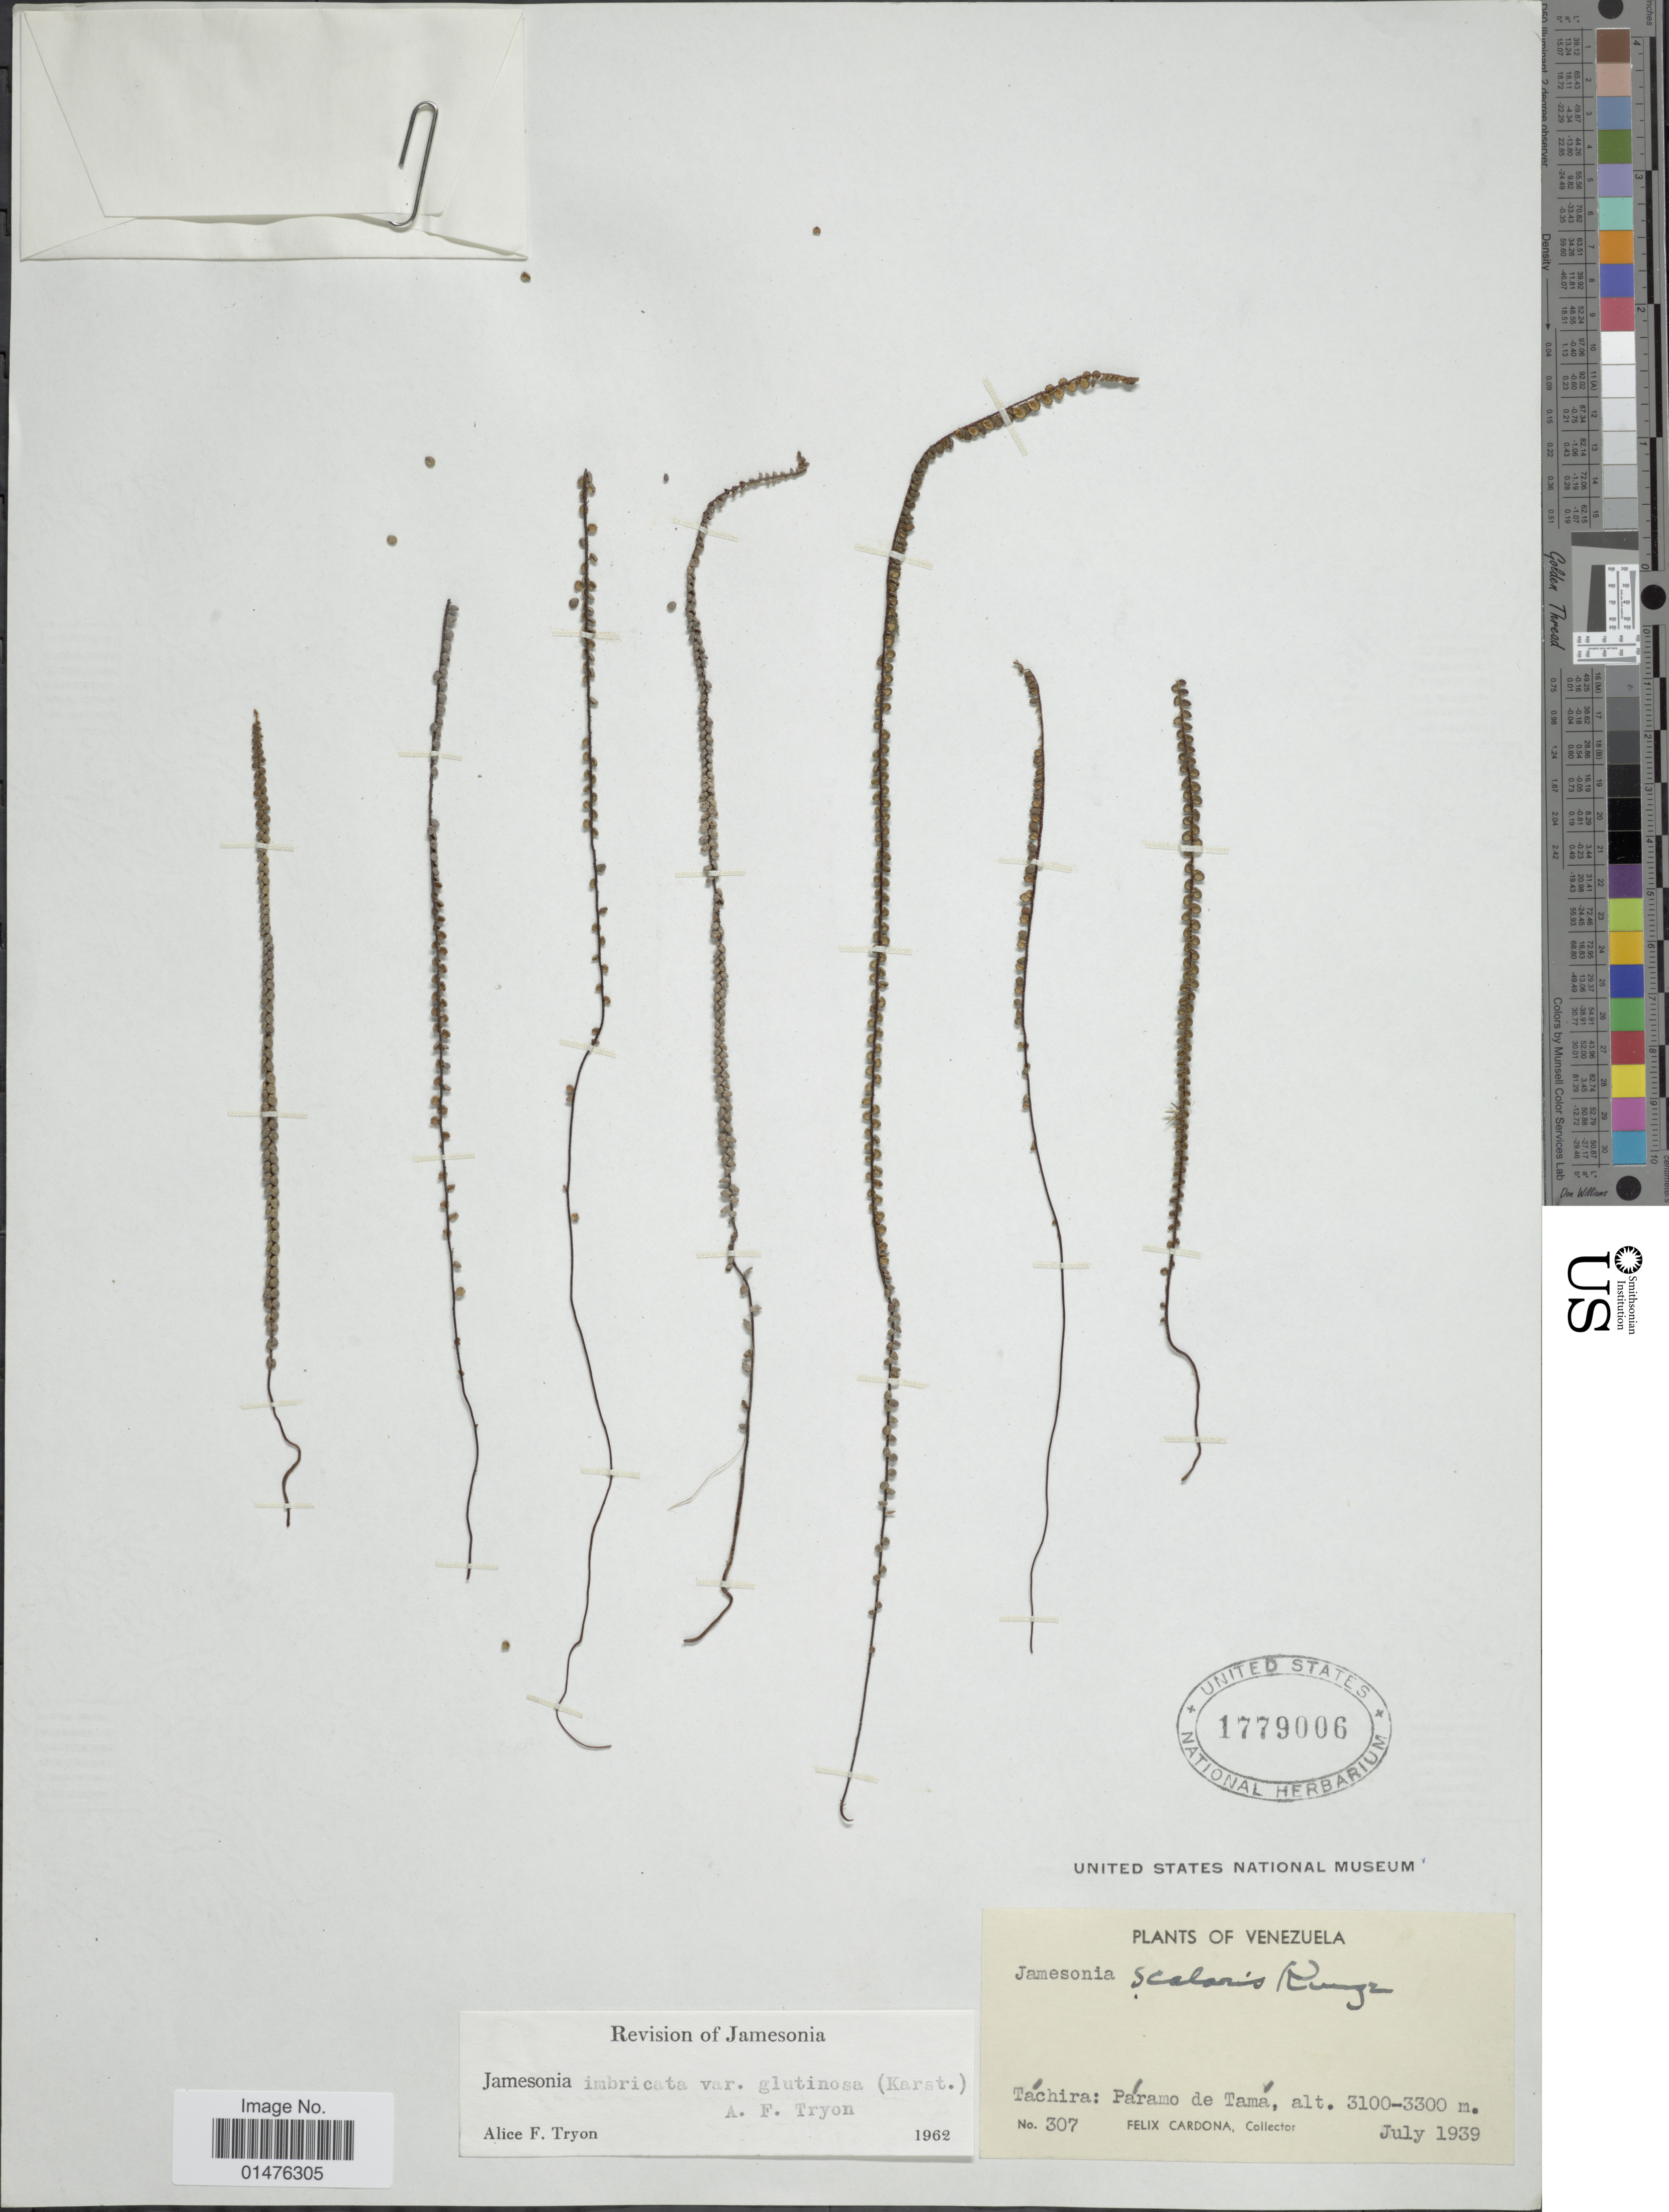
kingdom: Plantae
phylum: Tracheophyta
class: Polypodiopsida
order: Polypodiales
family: Pteridaceae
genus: Jamesonia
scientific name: Jamesonia imbricata var. glutinosa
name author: (H. Karst.) A.F. Tryon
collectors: F. Cardona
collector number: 307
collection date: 1939-07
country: Venezuela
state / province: Tachira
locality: Páramo de Tamá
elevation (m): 3100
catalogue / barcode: US 1779006